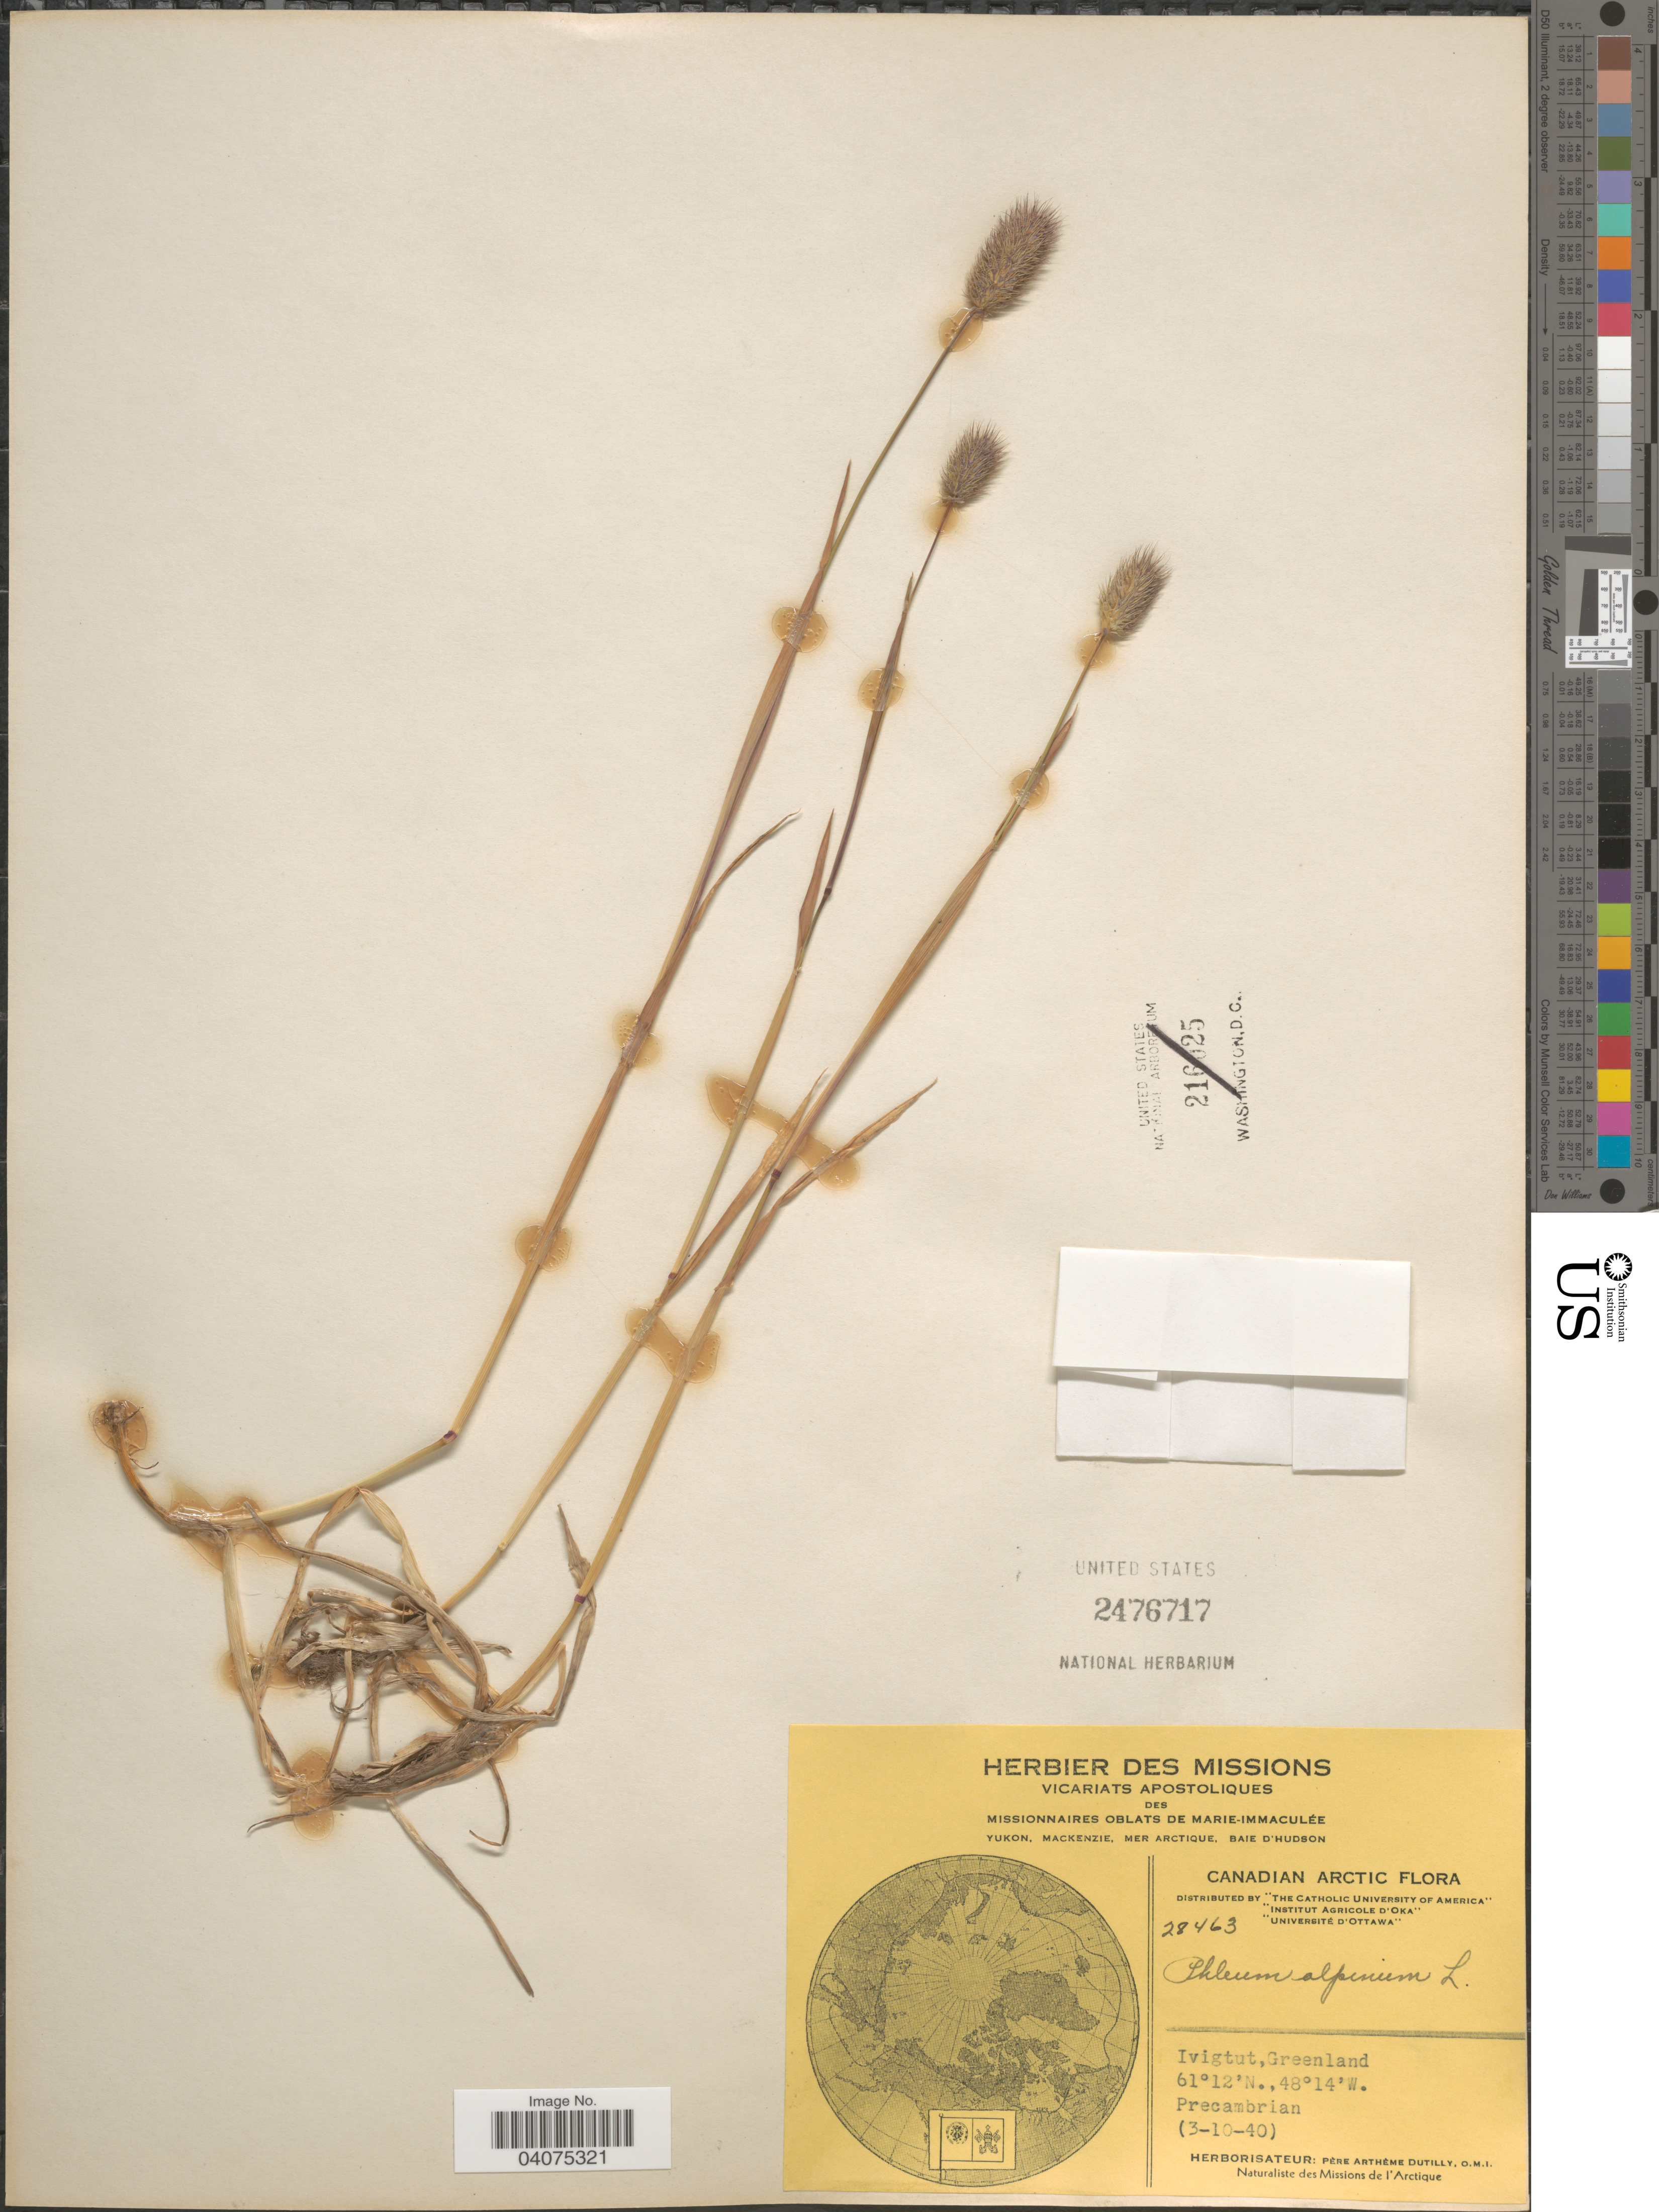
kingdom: Plantae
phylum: Tracheophyta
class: Liliopsida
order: Poales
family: Poaceae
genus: Phleum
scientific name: Phleum alpinum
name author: L.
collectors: P. Dutilly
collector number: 28463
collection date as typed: Transcribed d/m/y: 3/10/40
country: Greenland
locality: Herbier des Missions. Canadian Arctic. Ivigtut. Precambrian.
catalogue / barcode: US 2476717